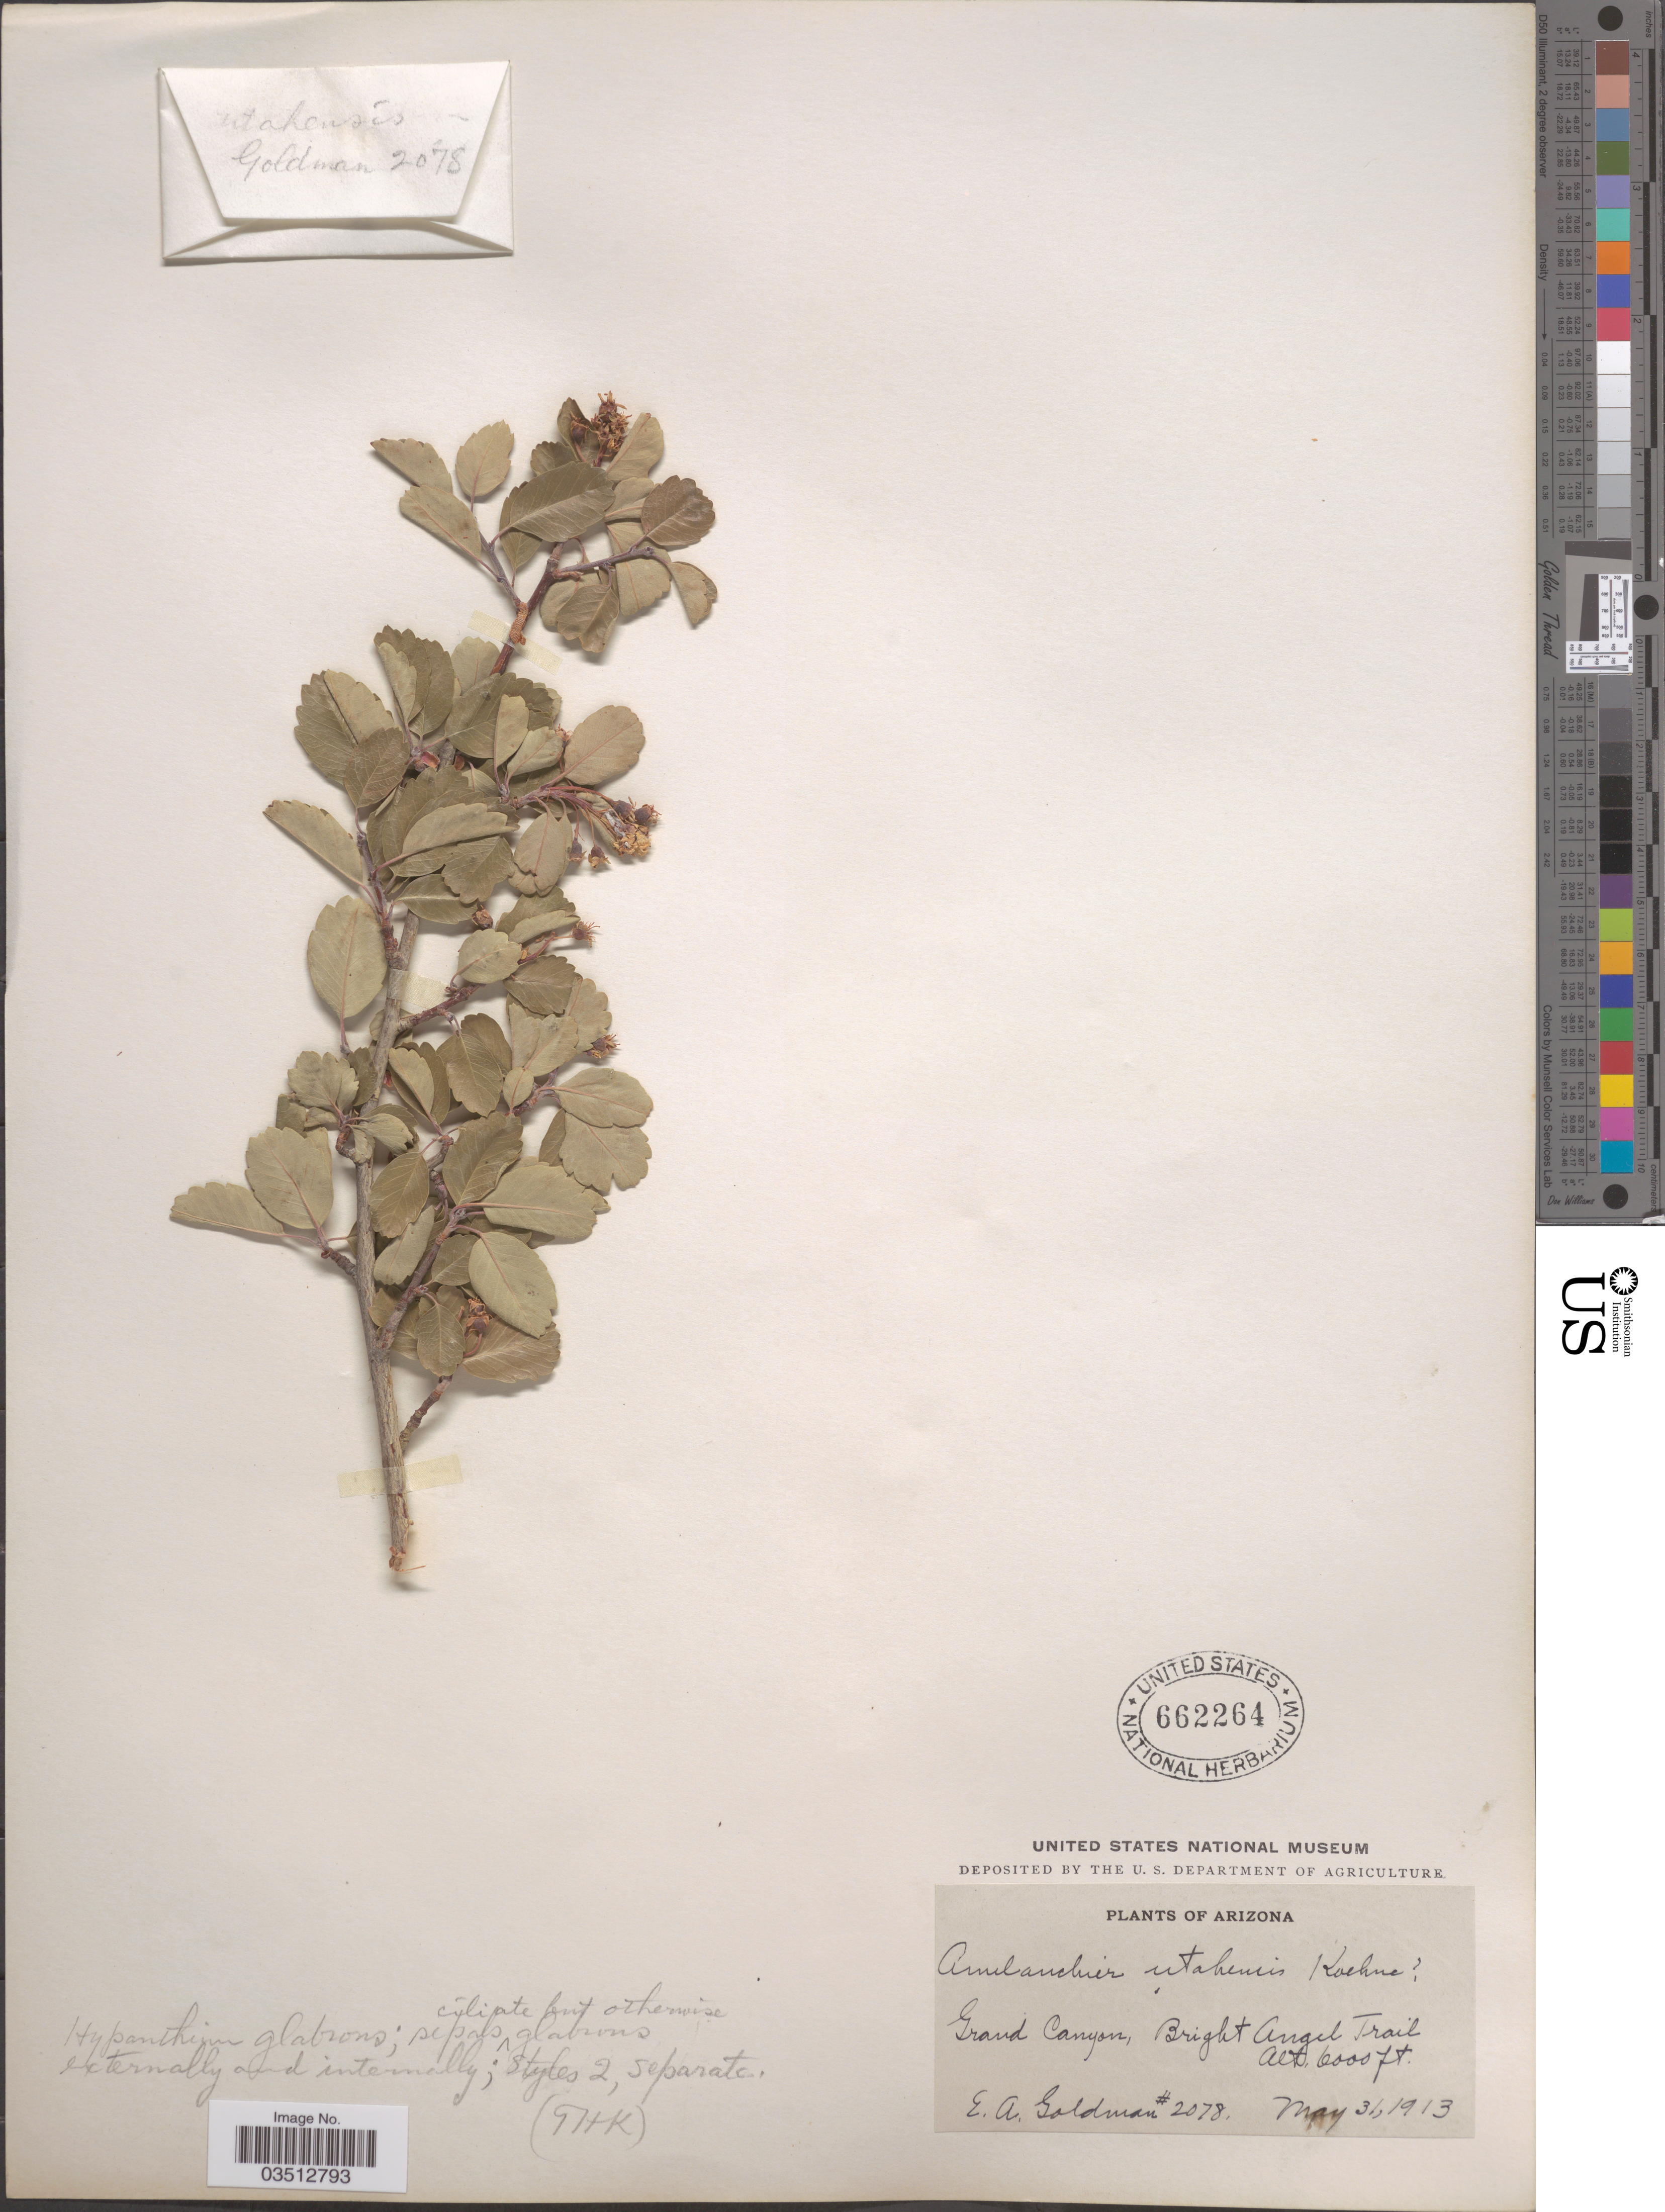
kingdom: Plantae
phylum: Tracheophyta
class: Magnoliopsida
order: Rosales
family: Rosaceae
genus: Amelanchier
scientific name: Amelanchier utahensis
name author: Koehne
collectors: E. A. Goldman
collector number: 2078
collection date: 1913-05-31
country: United States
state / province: Arizona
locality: Grand Canyon, Bright Angel Trail.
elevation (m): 1829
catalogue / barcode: US 662264